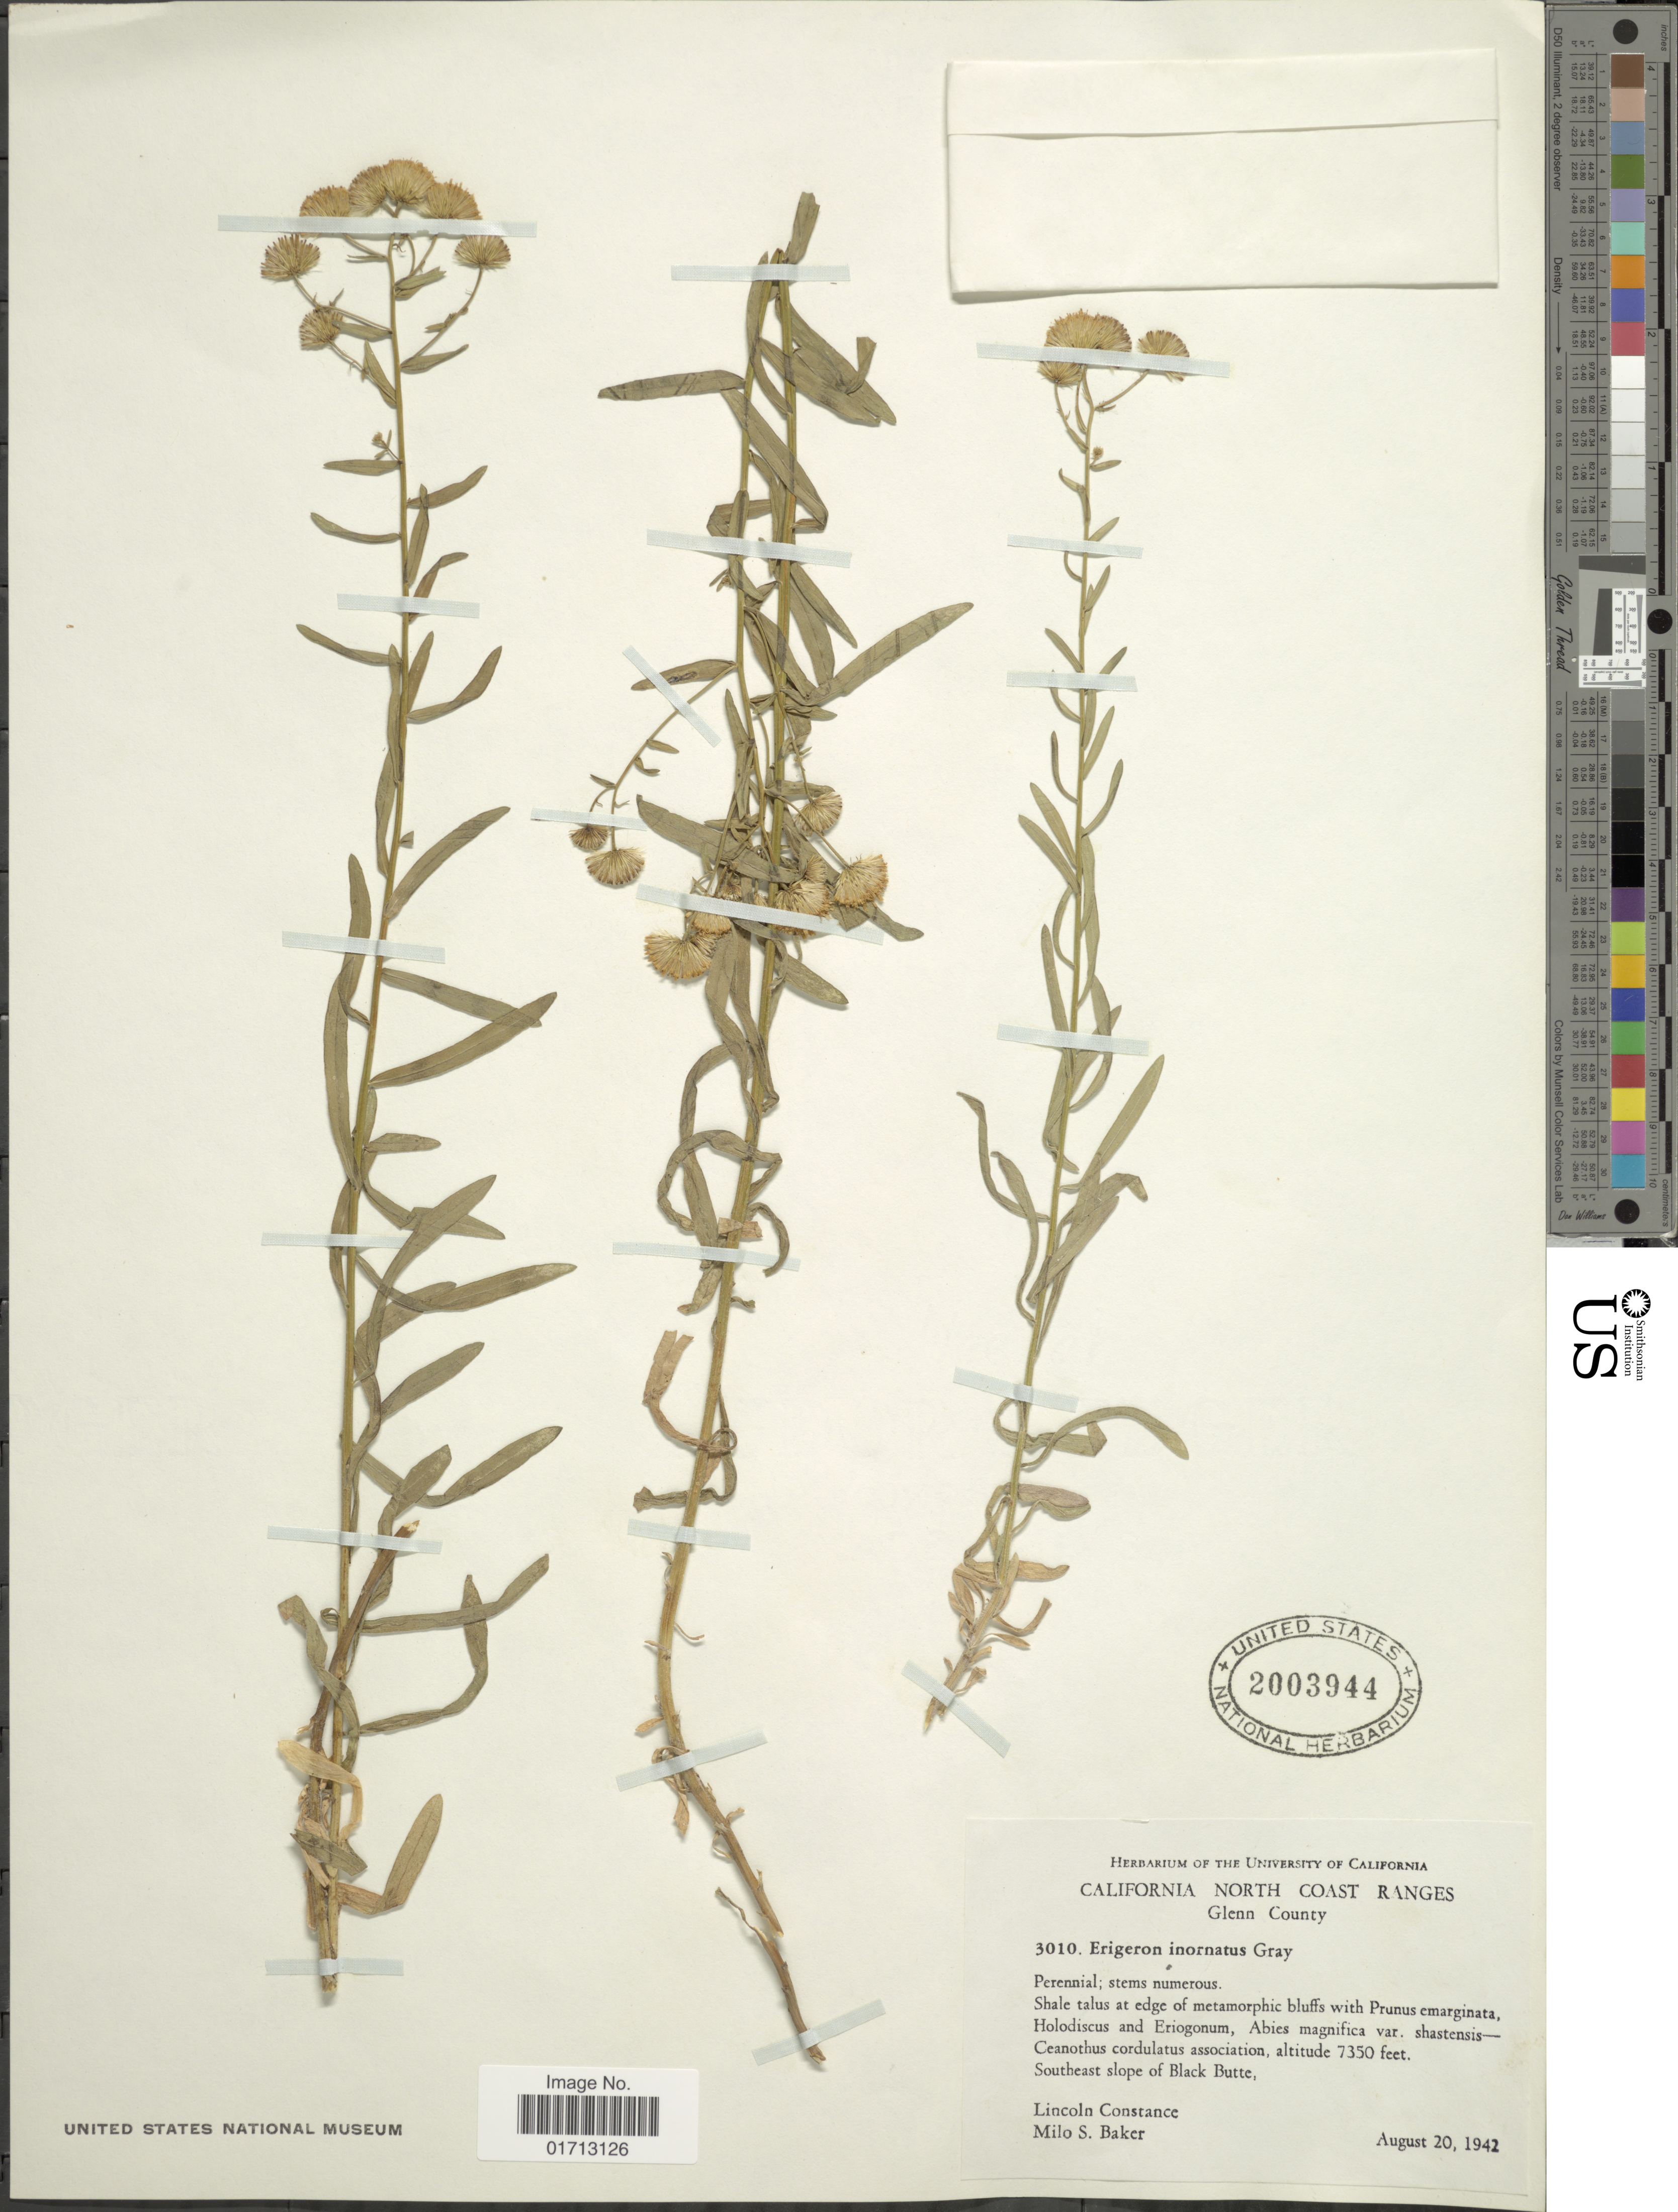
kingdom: Plantae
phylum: Tracheophyta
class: Magnoliopsida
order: Asterales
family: Asteraceae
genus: Erigeron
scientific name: Erigeron inornatus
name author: (A. Gray) A. Gray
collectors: L. Constance & M. S. Baker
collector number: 3010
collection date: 1942-08-20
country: United States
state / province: California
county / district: Glenn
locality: North Coast Ranges, Glenn County, Southeast slopes of Black Butte.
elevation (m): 2240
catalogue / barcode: US 2003944